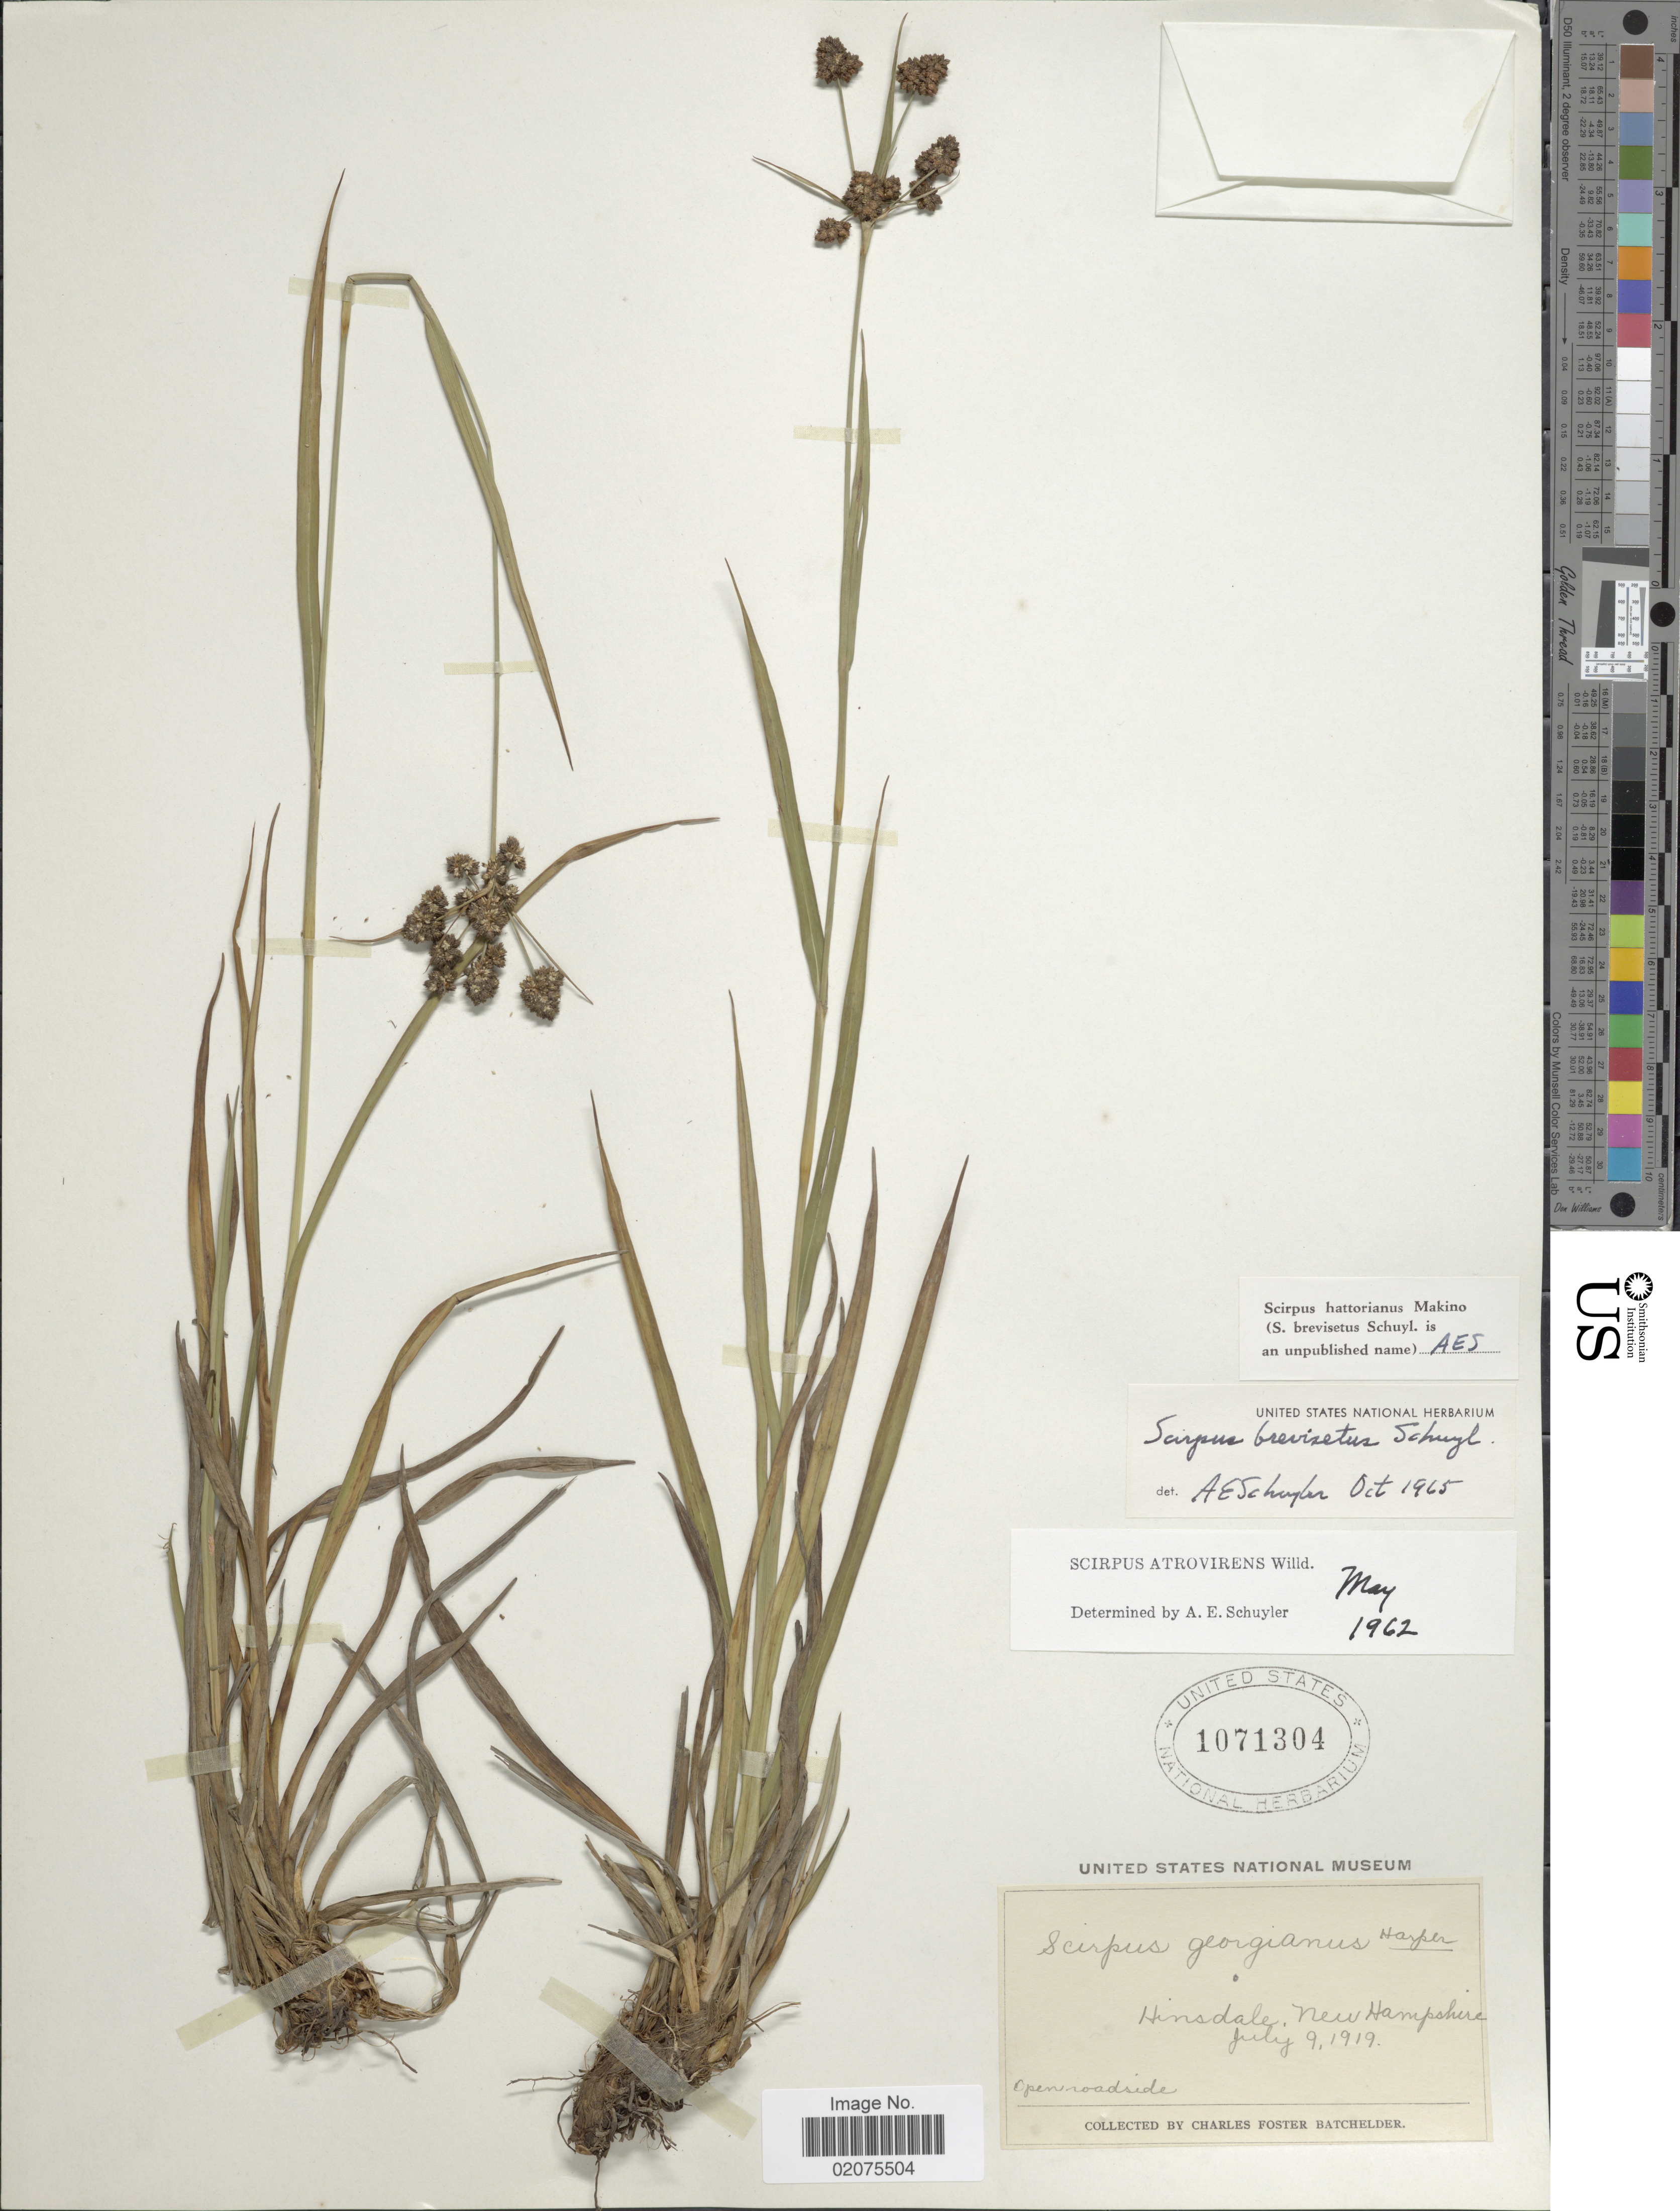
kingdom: Plantae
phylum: Tracheophyta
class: Liliopsida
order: Poales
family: Cyperaceae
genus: Scirpus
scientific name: Scirpus hattorianus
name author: Makino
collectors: C. Batchelder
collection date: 1919-07-09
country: United States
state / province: New Hampshire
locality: Hinsdale. Open roadside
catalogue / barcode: US 1071304